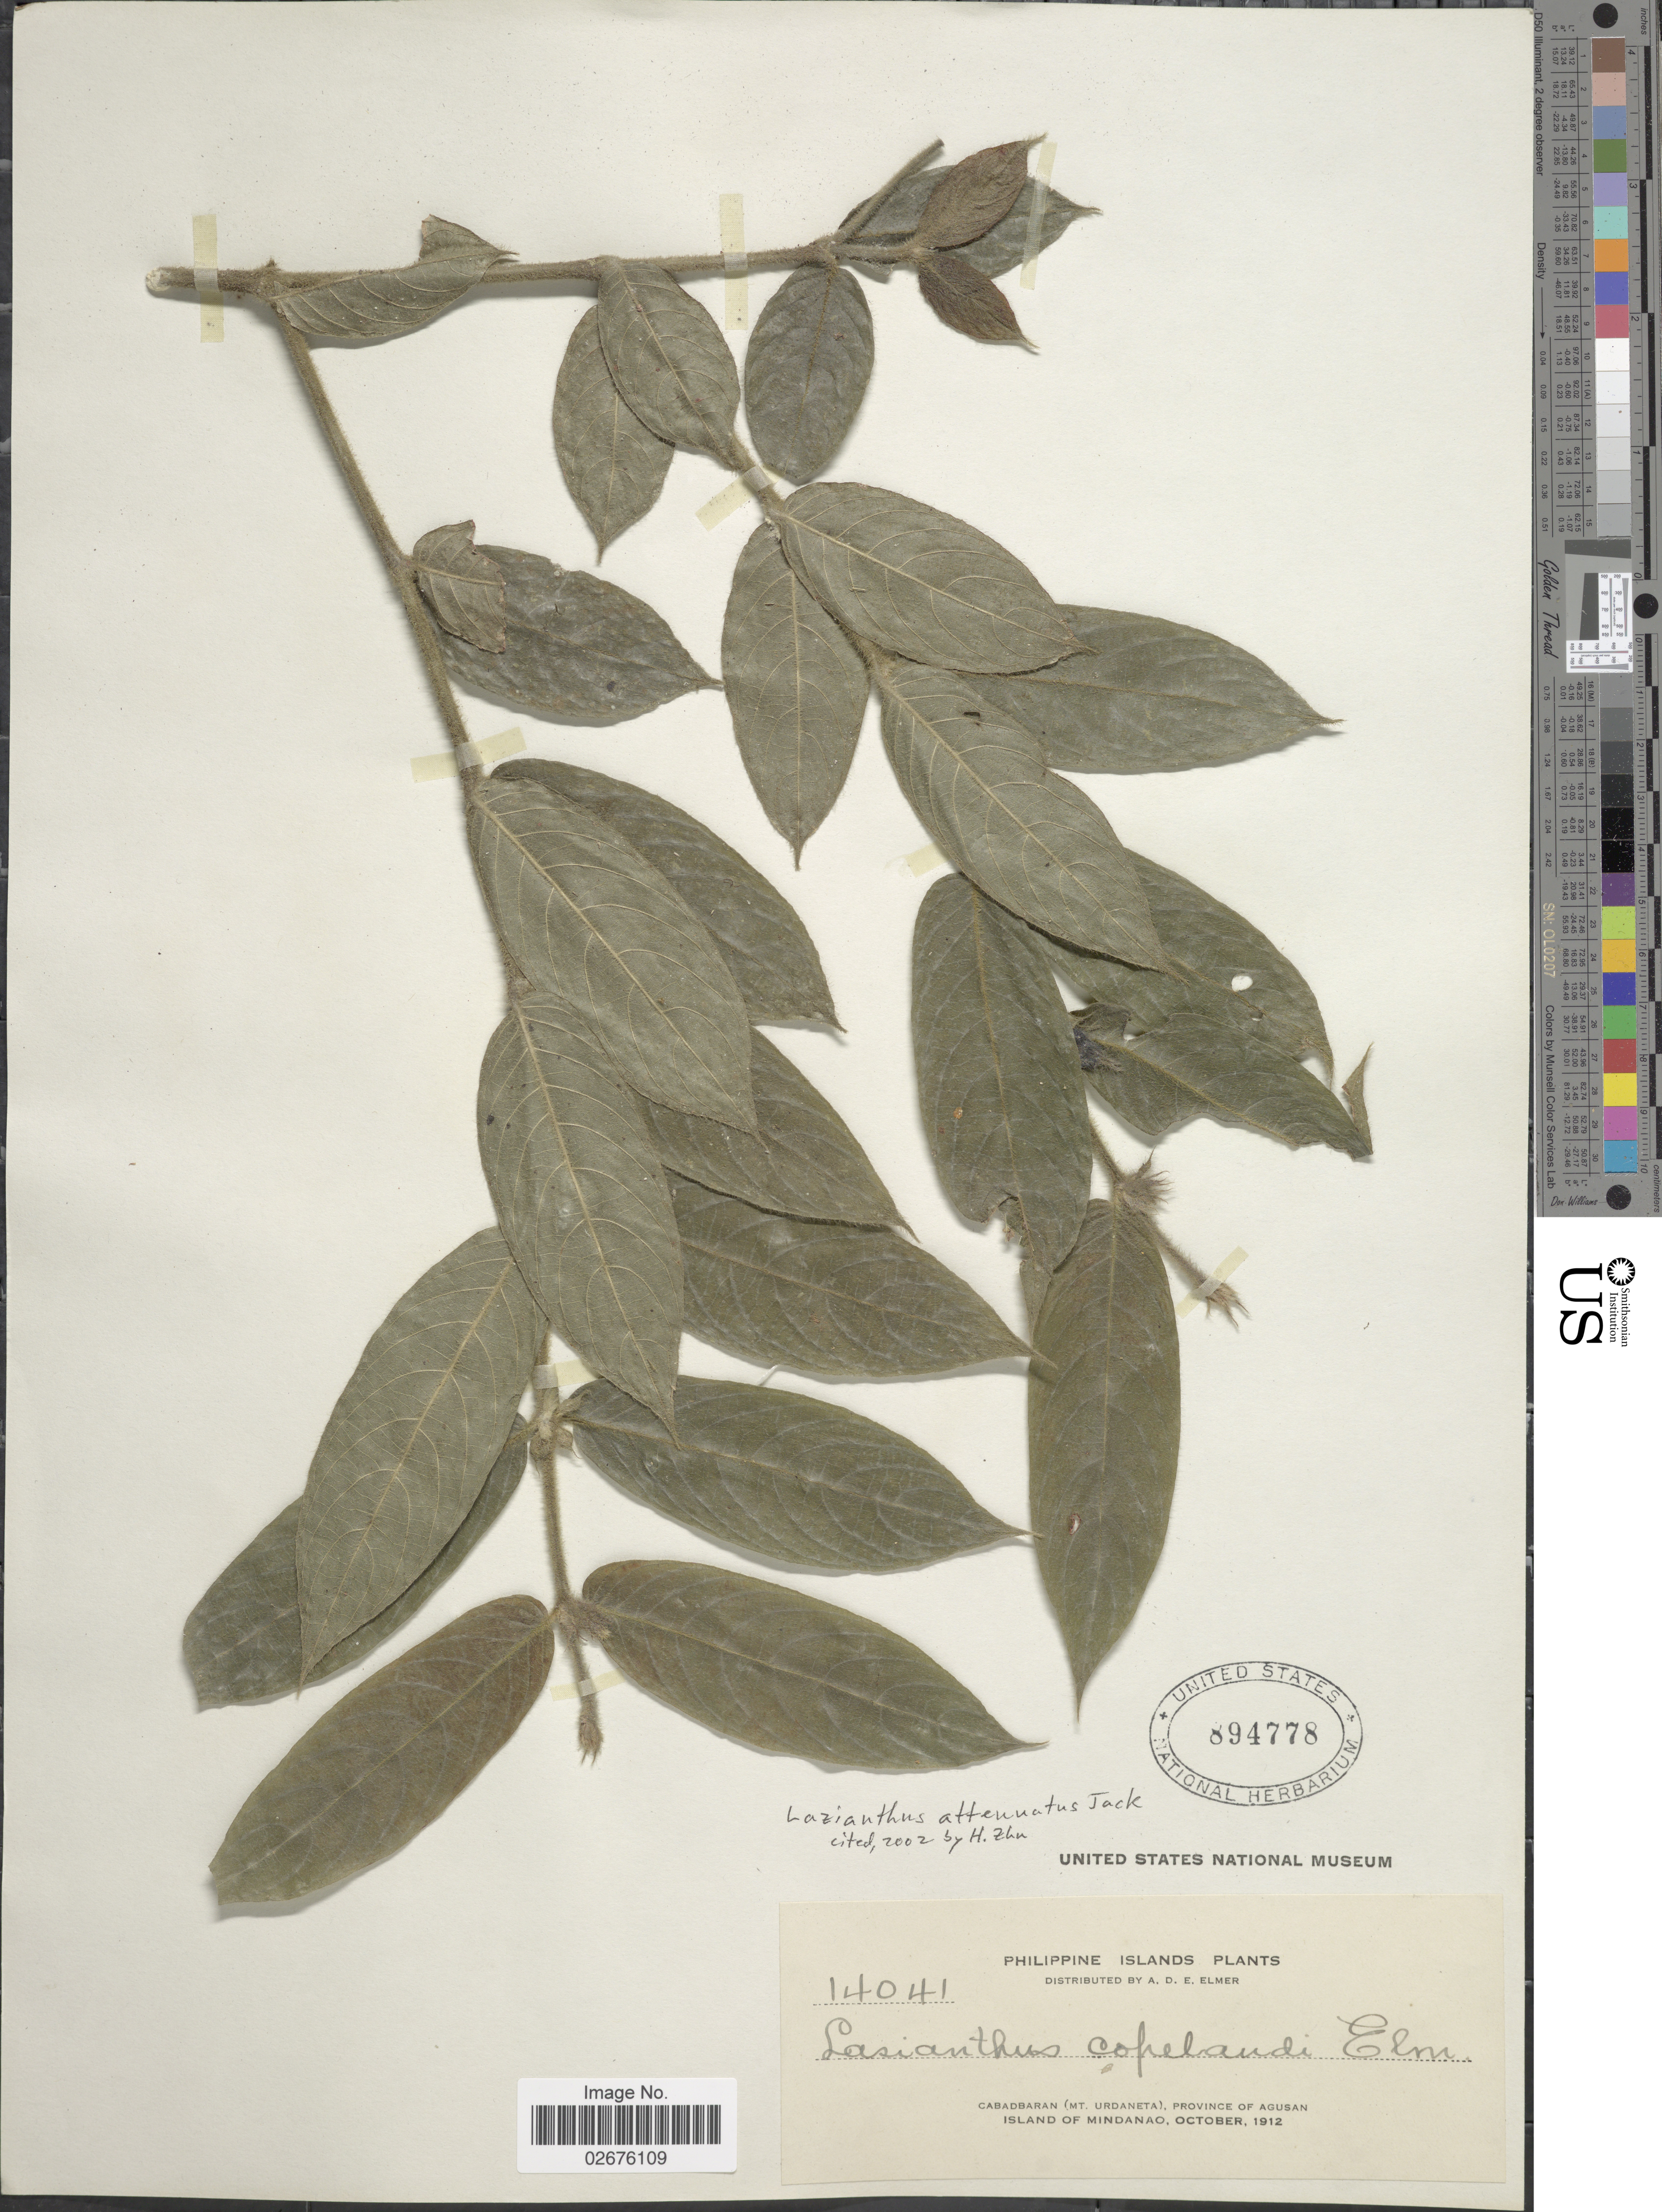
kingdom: Plantae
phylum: Tracheophyta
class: Magnoliopsida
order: Gentianales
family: Rubiaceae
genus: Lasianthus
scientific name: Lasianthus attenuatus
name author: Jack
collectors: A. D. E. Elmer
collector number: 14041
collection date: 1912-12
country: Philippines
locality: Philippine Islands. Cabadbaran (Mt. Urdaneta), Province of Agusan. Island of Mindanao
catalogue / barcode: US 894778